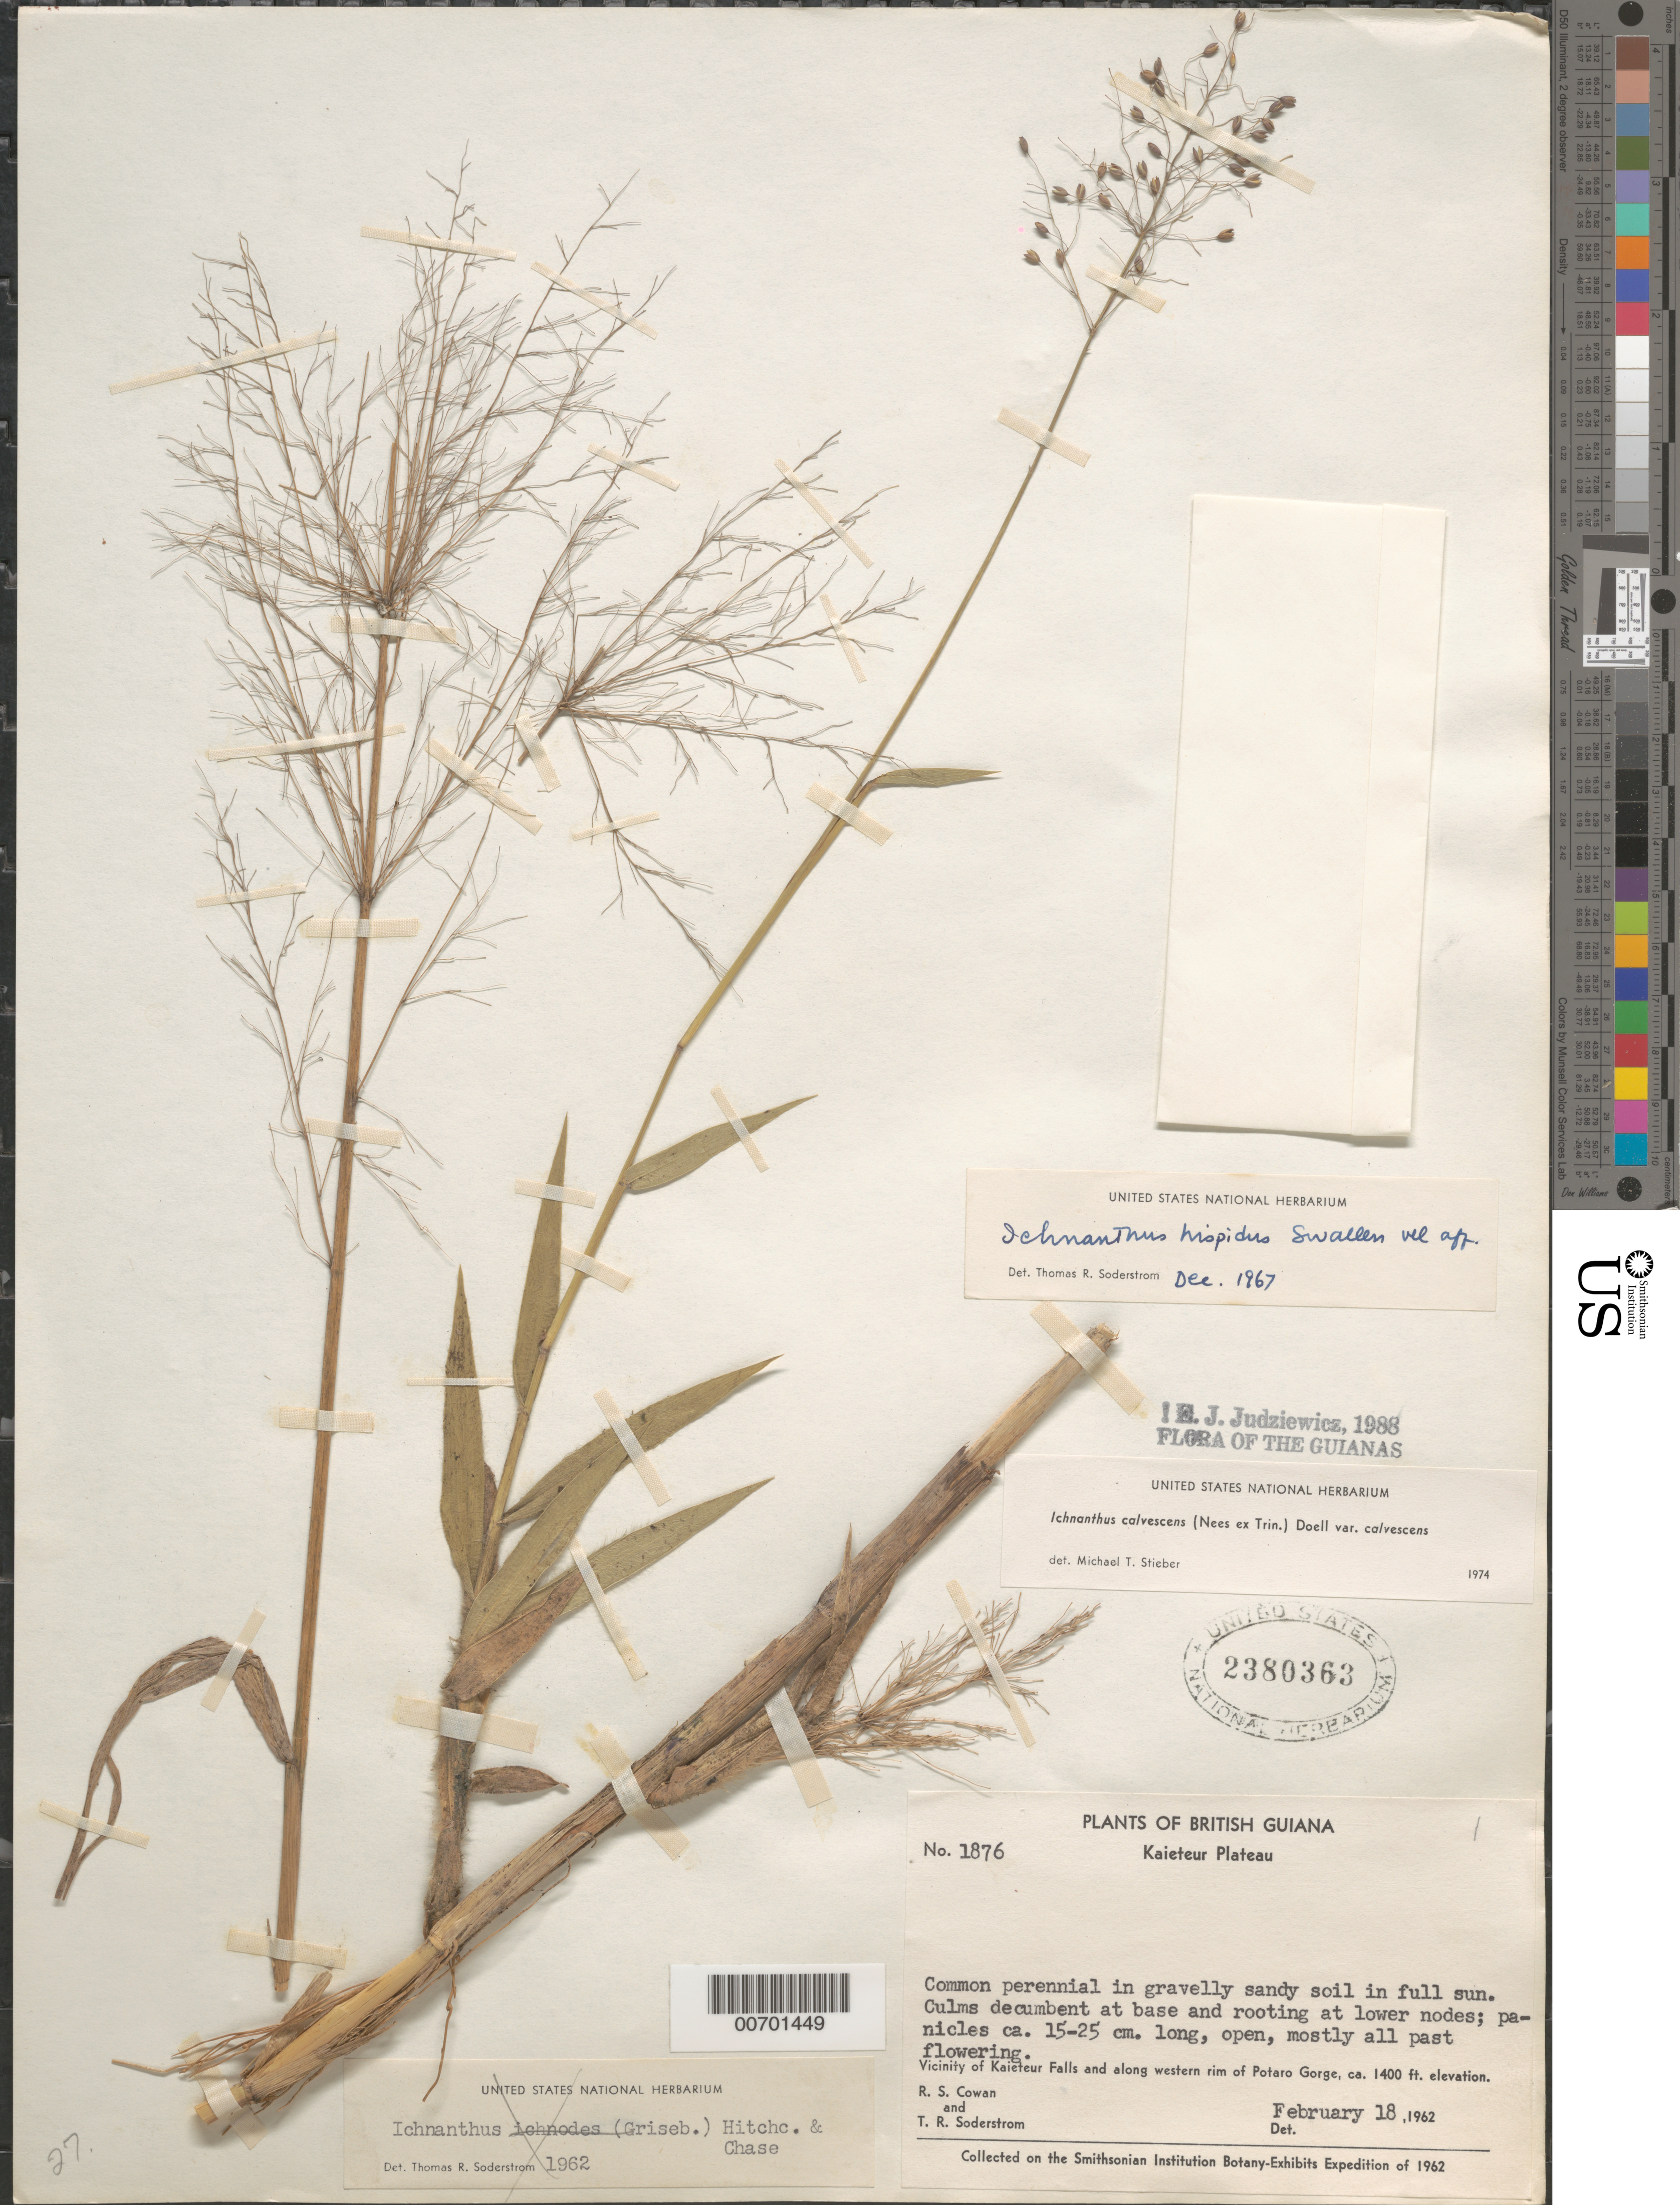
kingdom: Plantae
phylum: Tracheophyta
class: Liliopsida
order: Poales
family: Poaceae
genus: Ichnanthus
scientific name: Ichnanthus calvescens var. calvescens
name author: (Nees ex Trin.) Döll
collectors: R. S. Cowan & T. R. Soderstrom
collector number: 1876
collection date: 1962-02-18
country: Guyana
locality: British Guiana. Kaieteur Plateau. Vicinity of Kaieteur Falls and along western rim of Potaro Gorge.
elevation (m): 427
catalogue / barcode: US 2380363